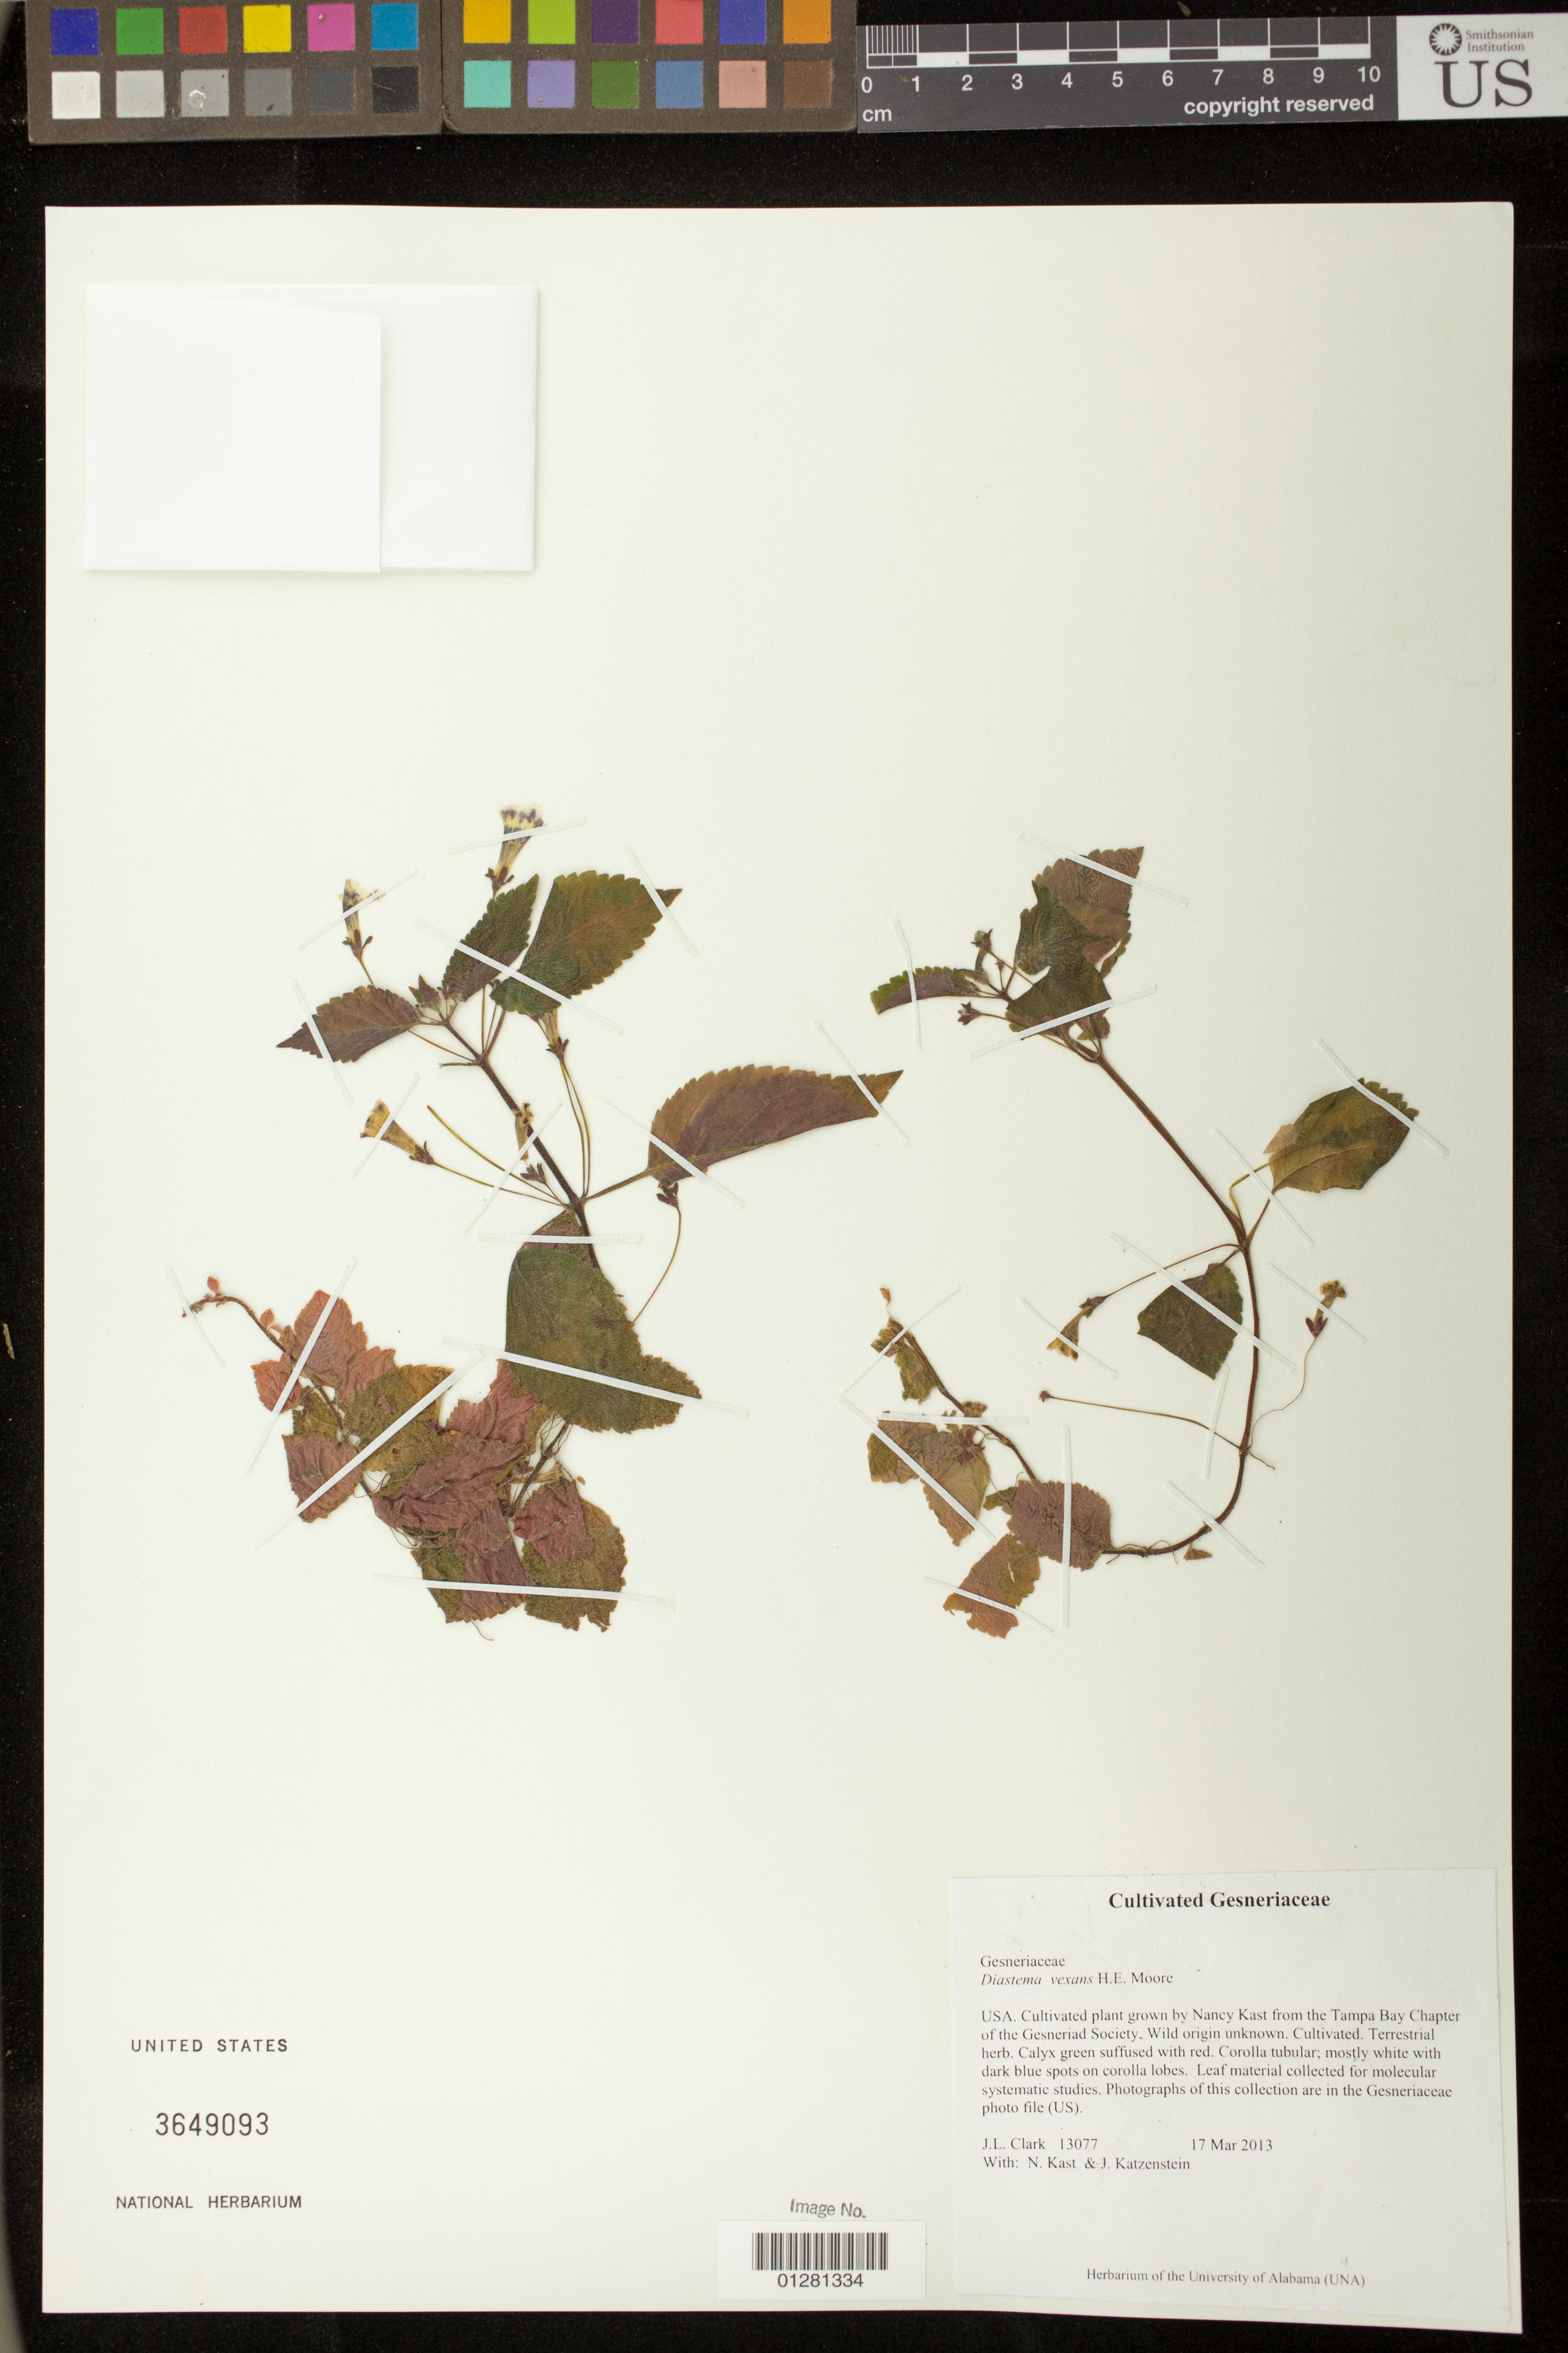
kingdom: Plantae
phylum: Tracheophyta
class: Magnoliopsida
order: Lamiales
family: Gesneriaceae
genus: Diastema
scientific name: Diastema vexans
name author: H.E. Moore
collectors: J. L. Clark, N. Kast & J. Katzenstein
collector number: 13077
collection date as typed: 17 Mar 2013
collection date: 2013-03-17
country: United States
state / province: Florida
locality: Cultivated plant grown by Nancy Kast from the Tampa Bay Chapter of the Gesneriad Society.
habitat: Cultivated. Herb.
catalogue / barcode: US 3649093